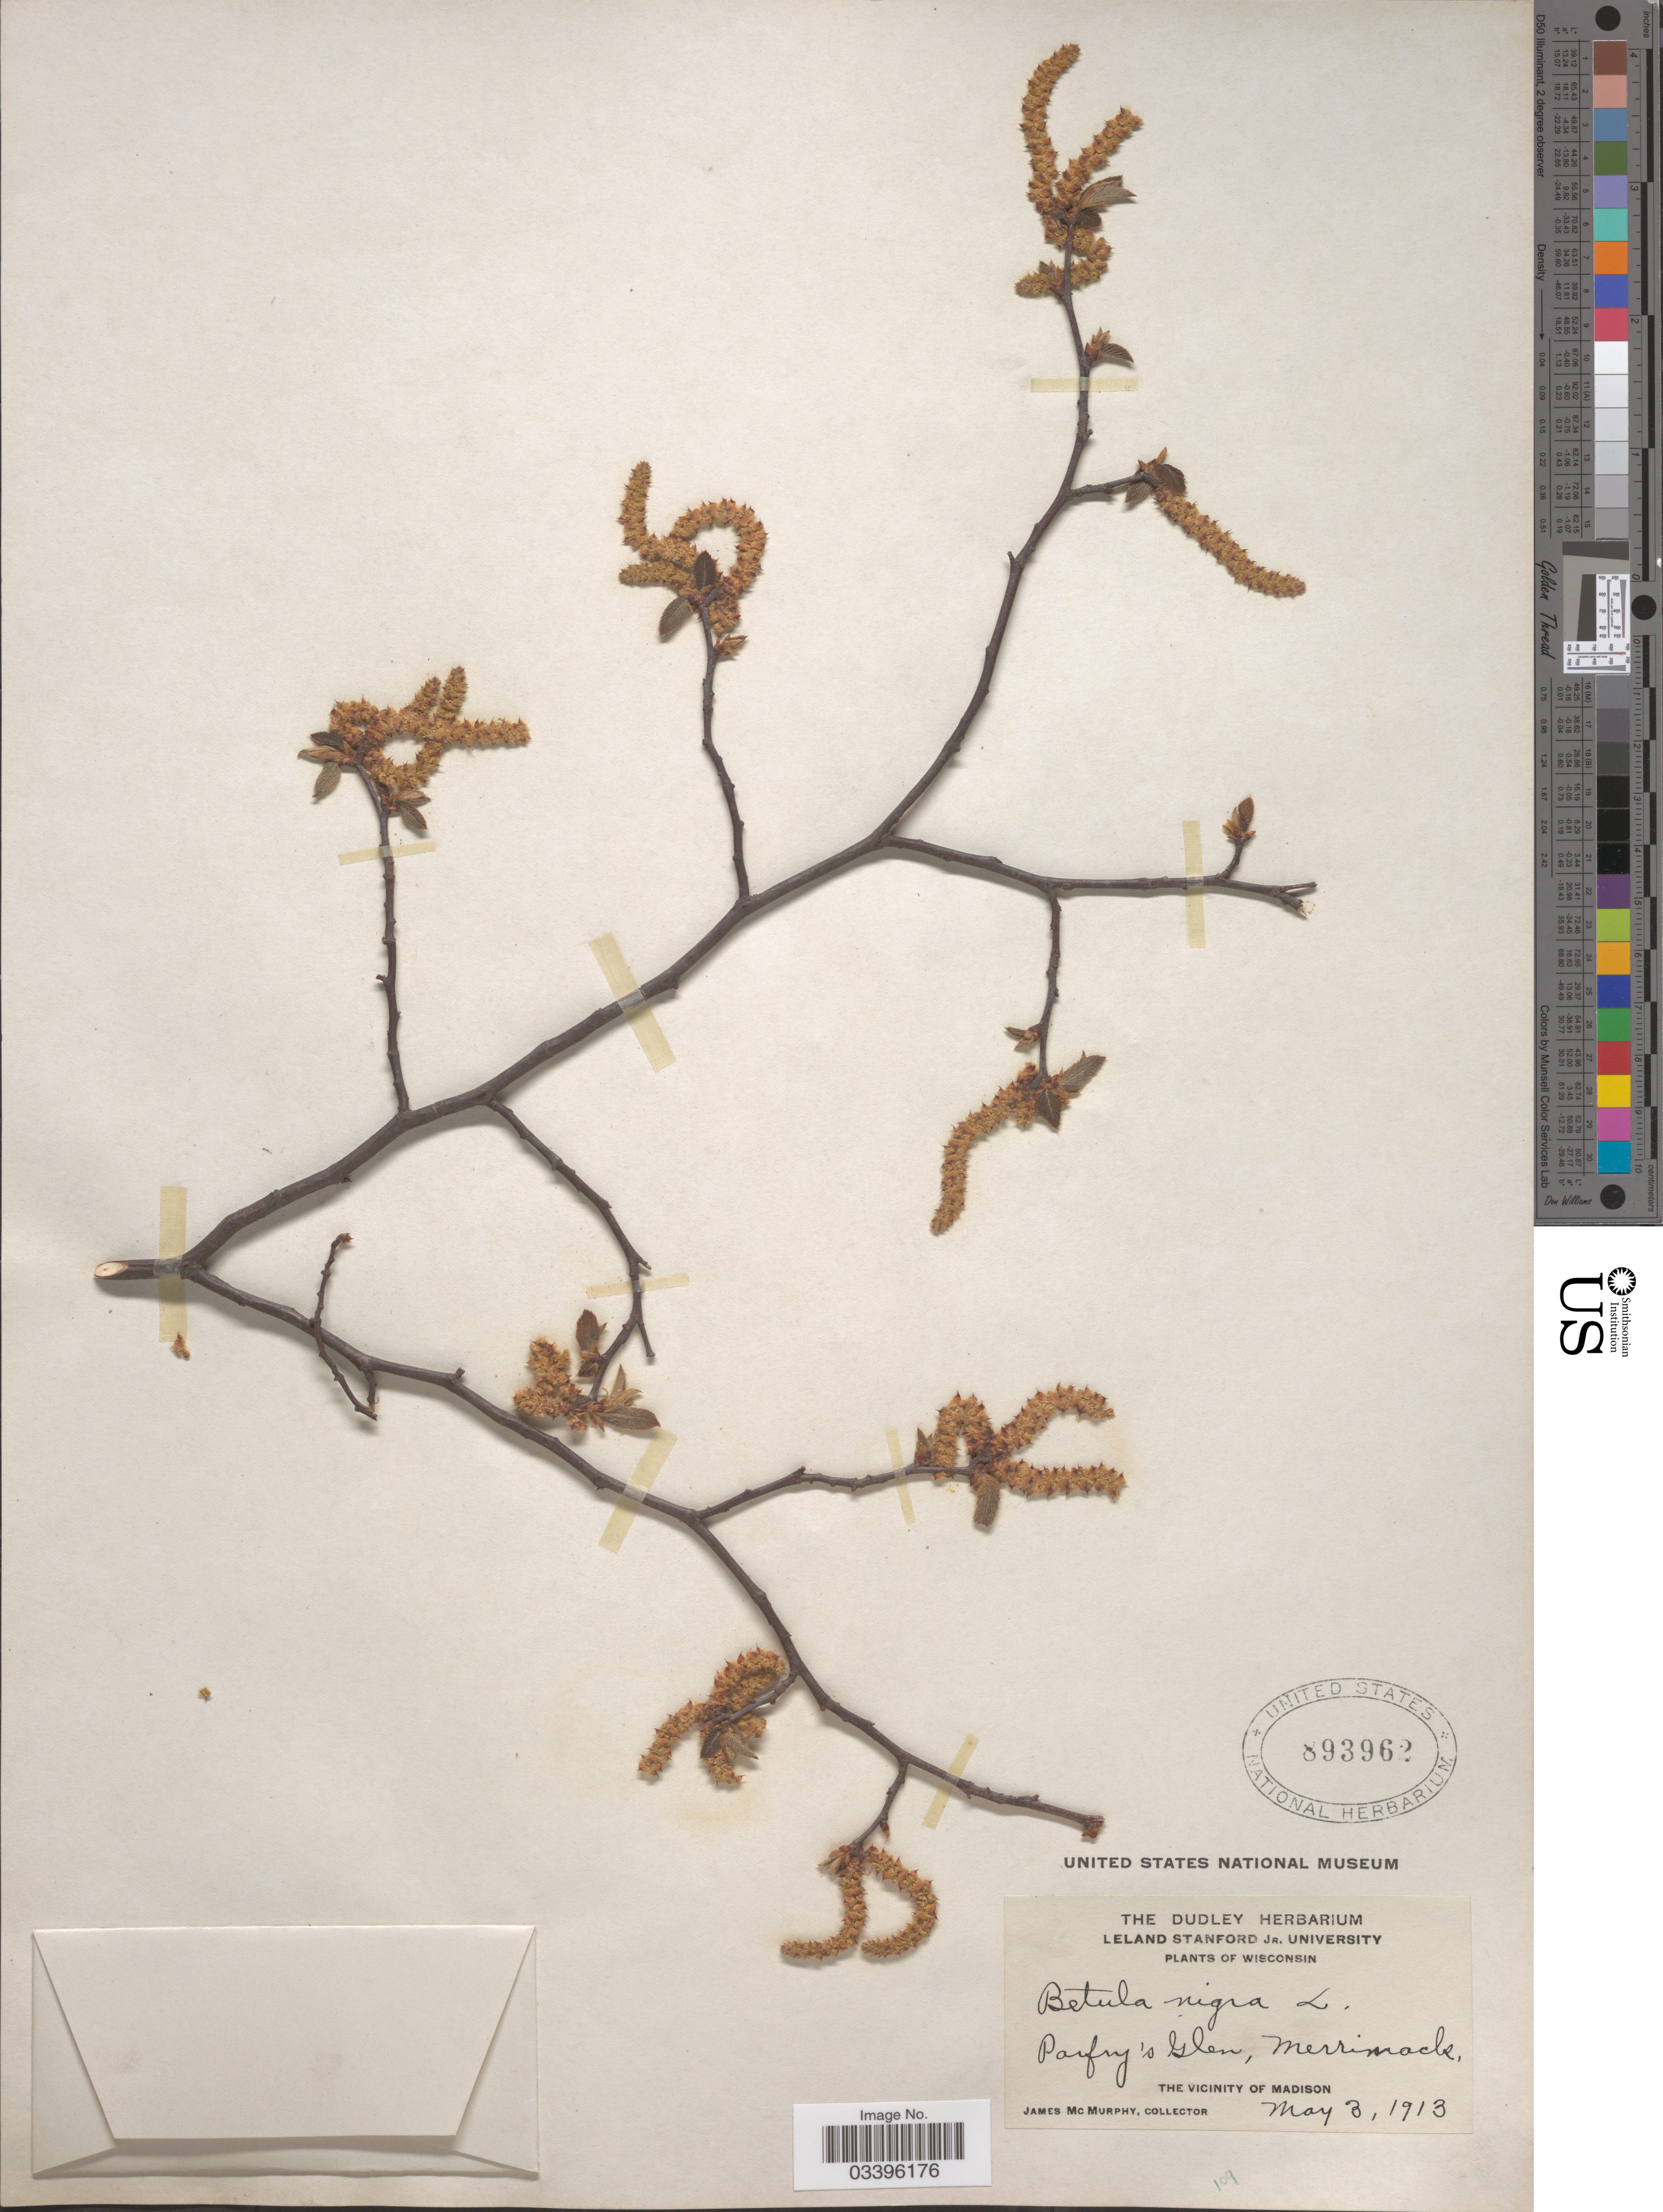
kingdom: Plantae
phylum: Tracheophyta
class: Magnoliopsida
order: Fagales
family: Betulaceae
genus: Betula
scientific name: Betula nigra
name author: L.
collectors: J. McMurphy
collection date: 1913-05-03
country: United States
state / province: Wisconsin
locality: Parfry's Glen, Merrimack, The Vicinity of Madison.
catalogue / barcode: US 893962